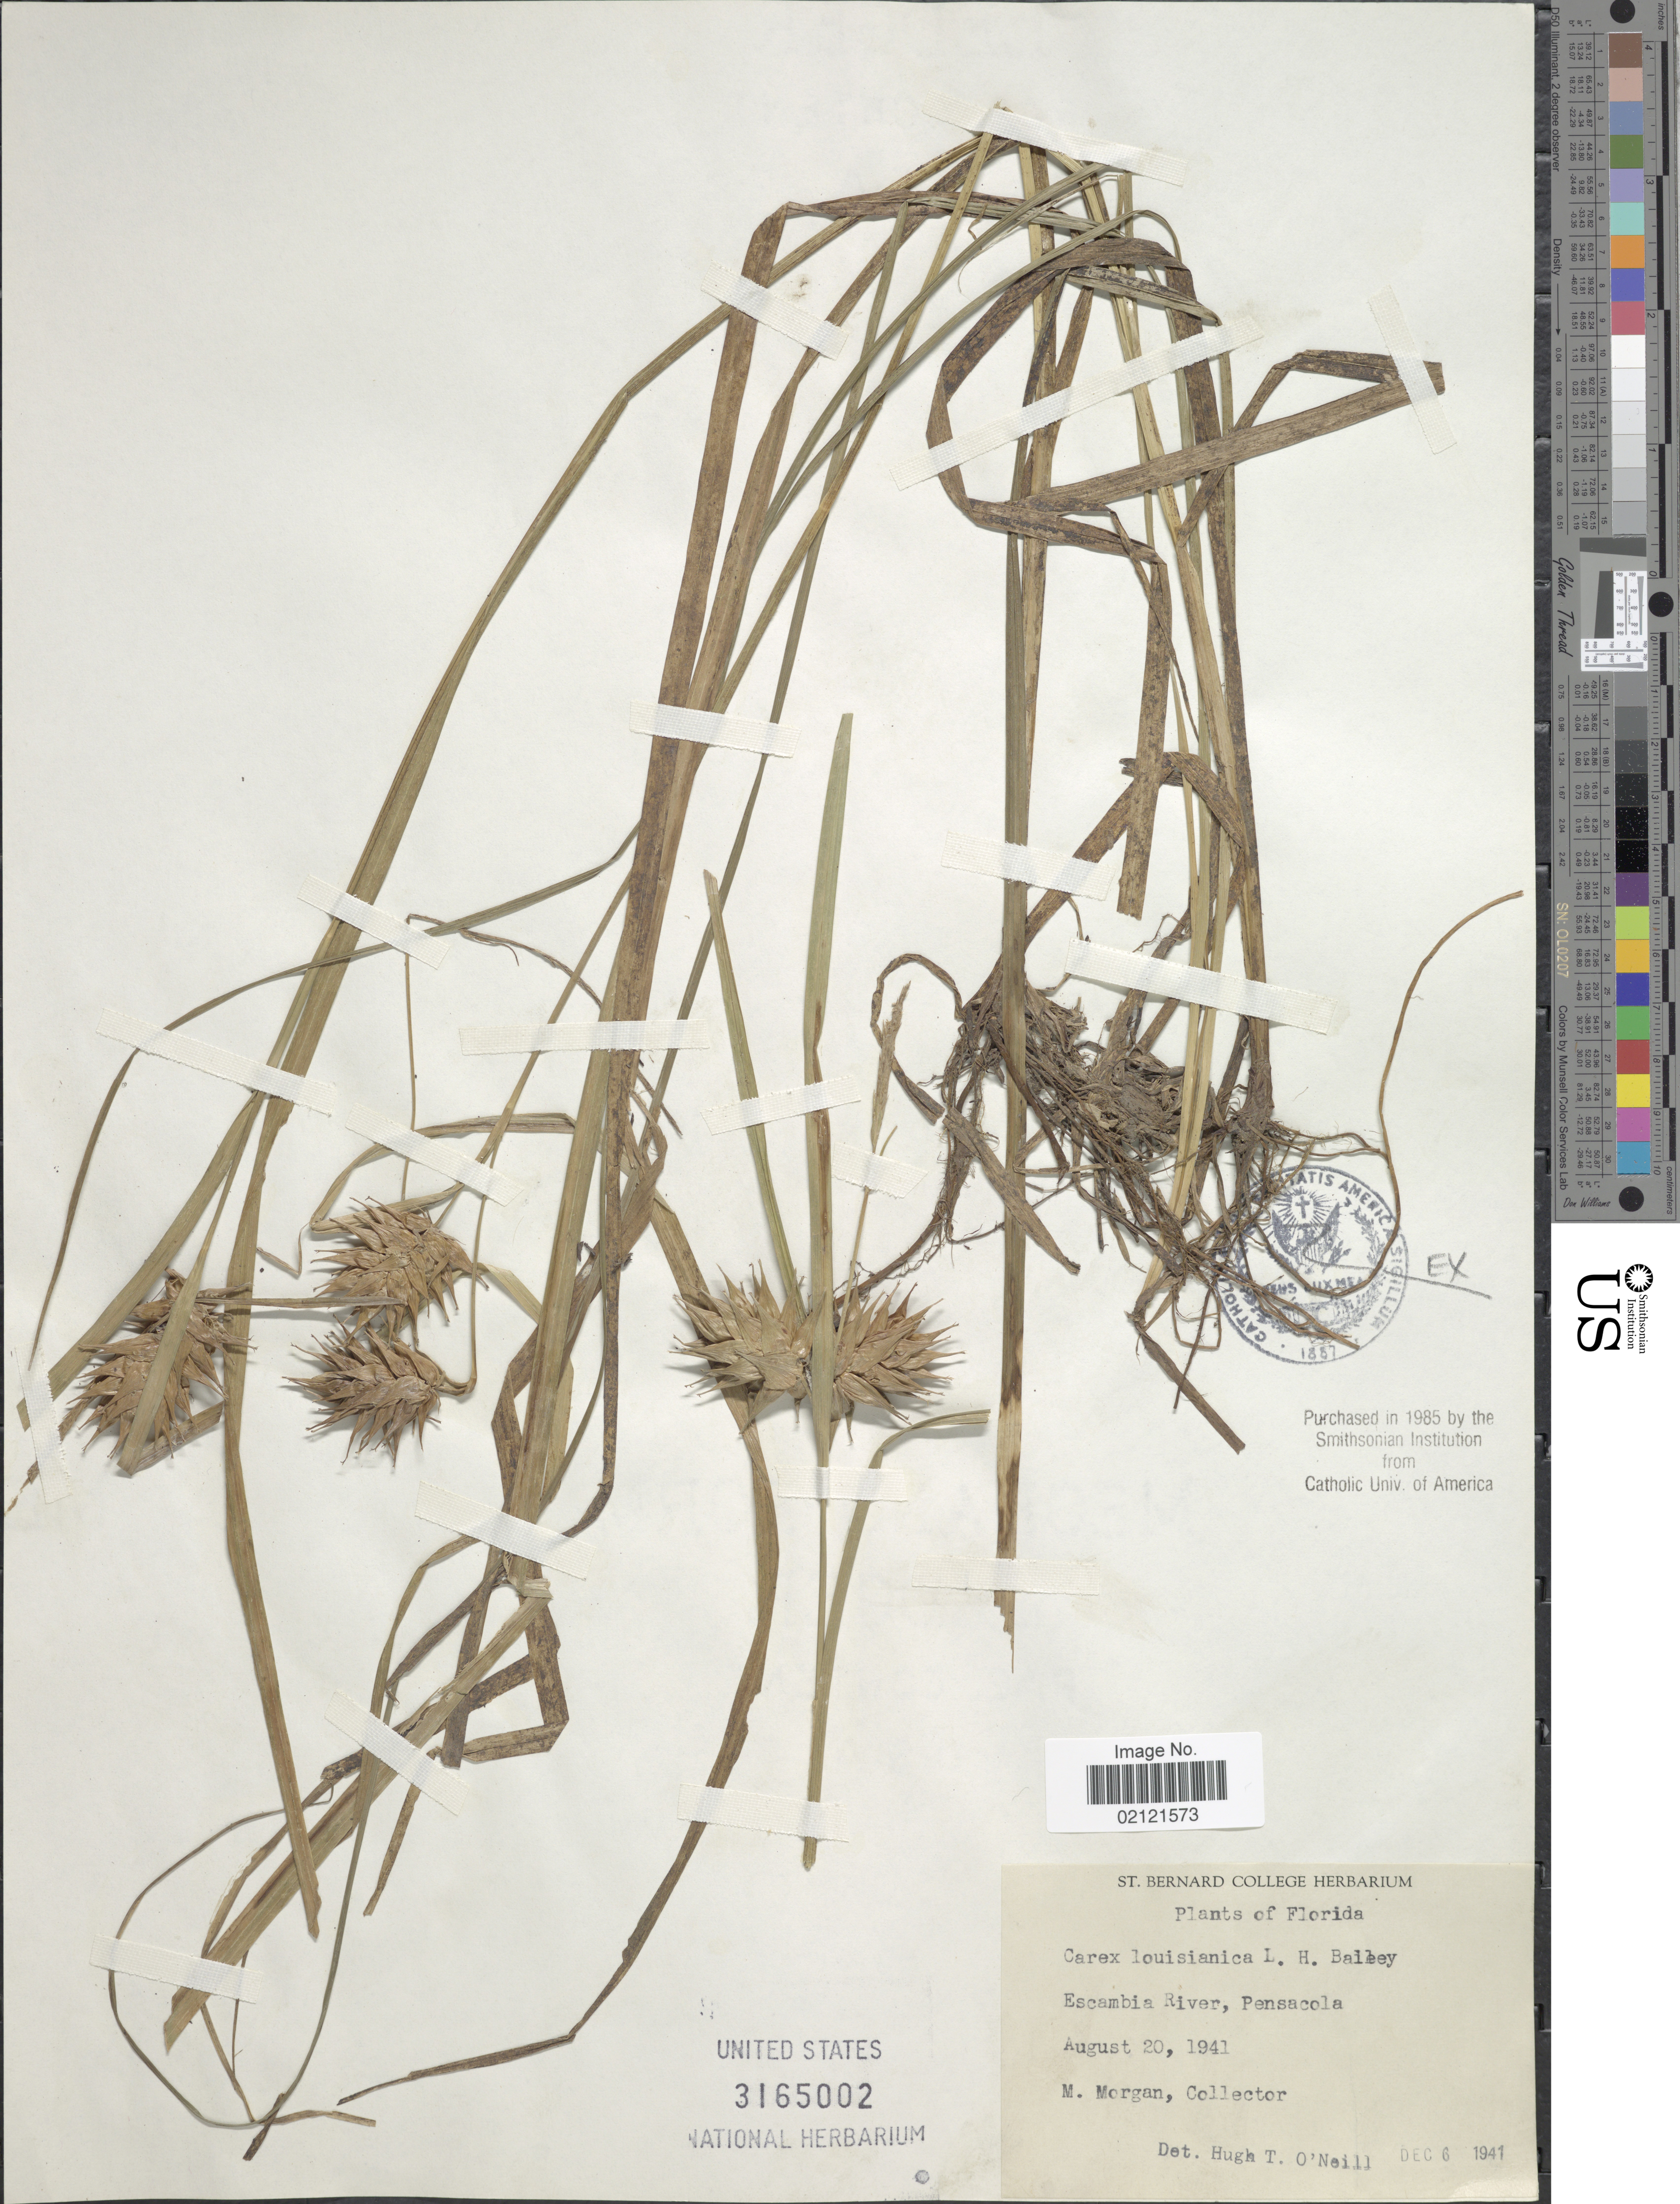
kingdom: Plantae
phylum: Tracheophyta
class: Liliopsida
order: Poales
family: Cyperaceae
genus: Carex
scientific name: Carex louisianica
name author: L.H. Bailey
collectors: M. Morgan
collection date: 1941-08-20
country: United States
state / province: Florida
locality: Escambia River, Pensacola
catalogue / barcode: US 3165002